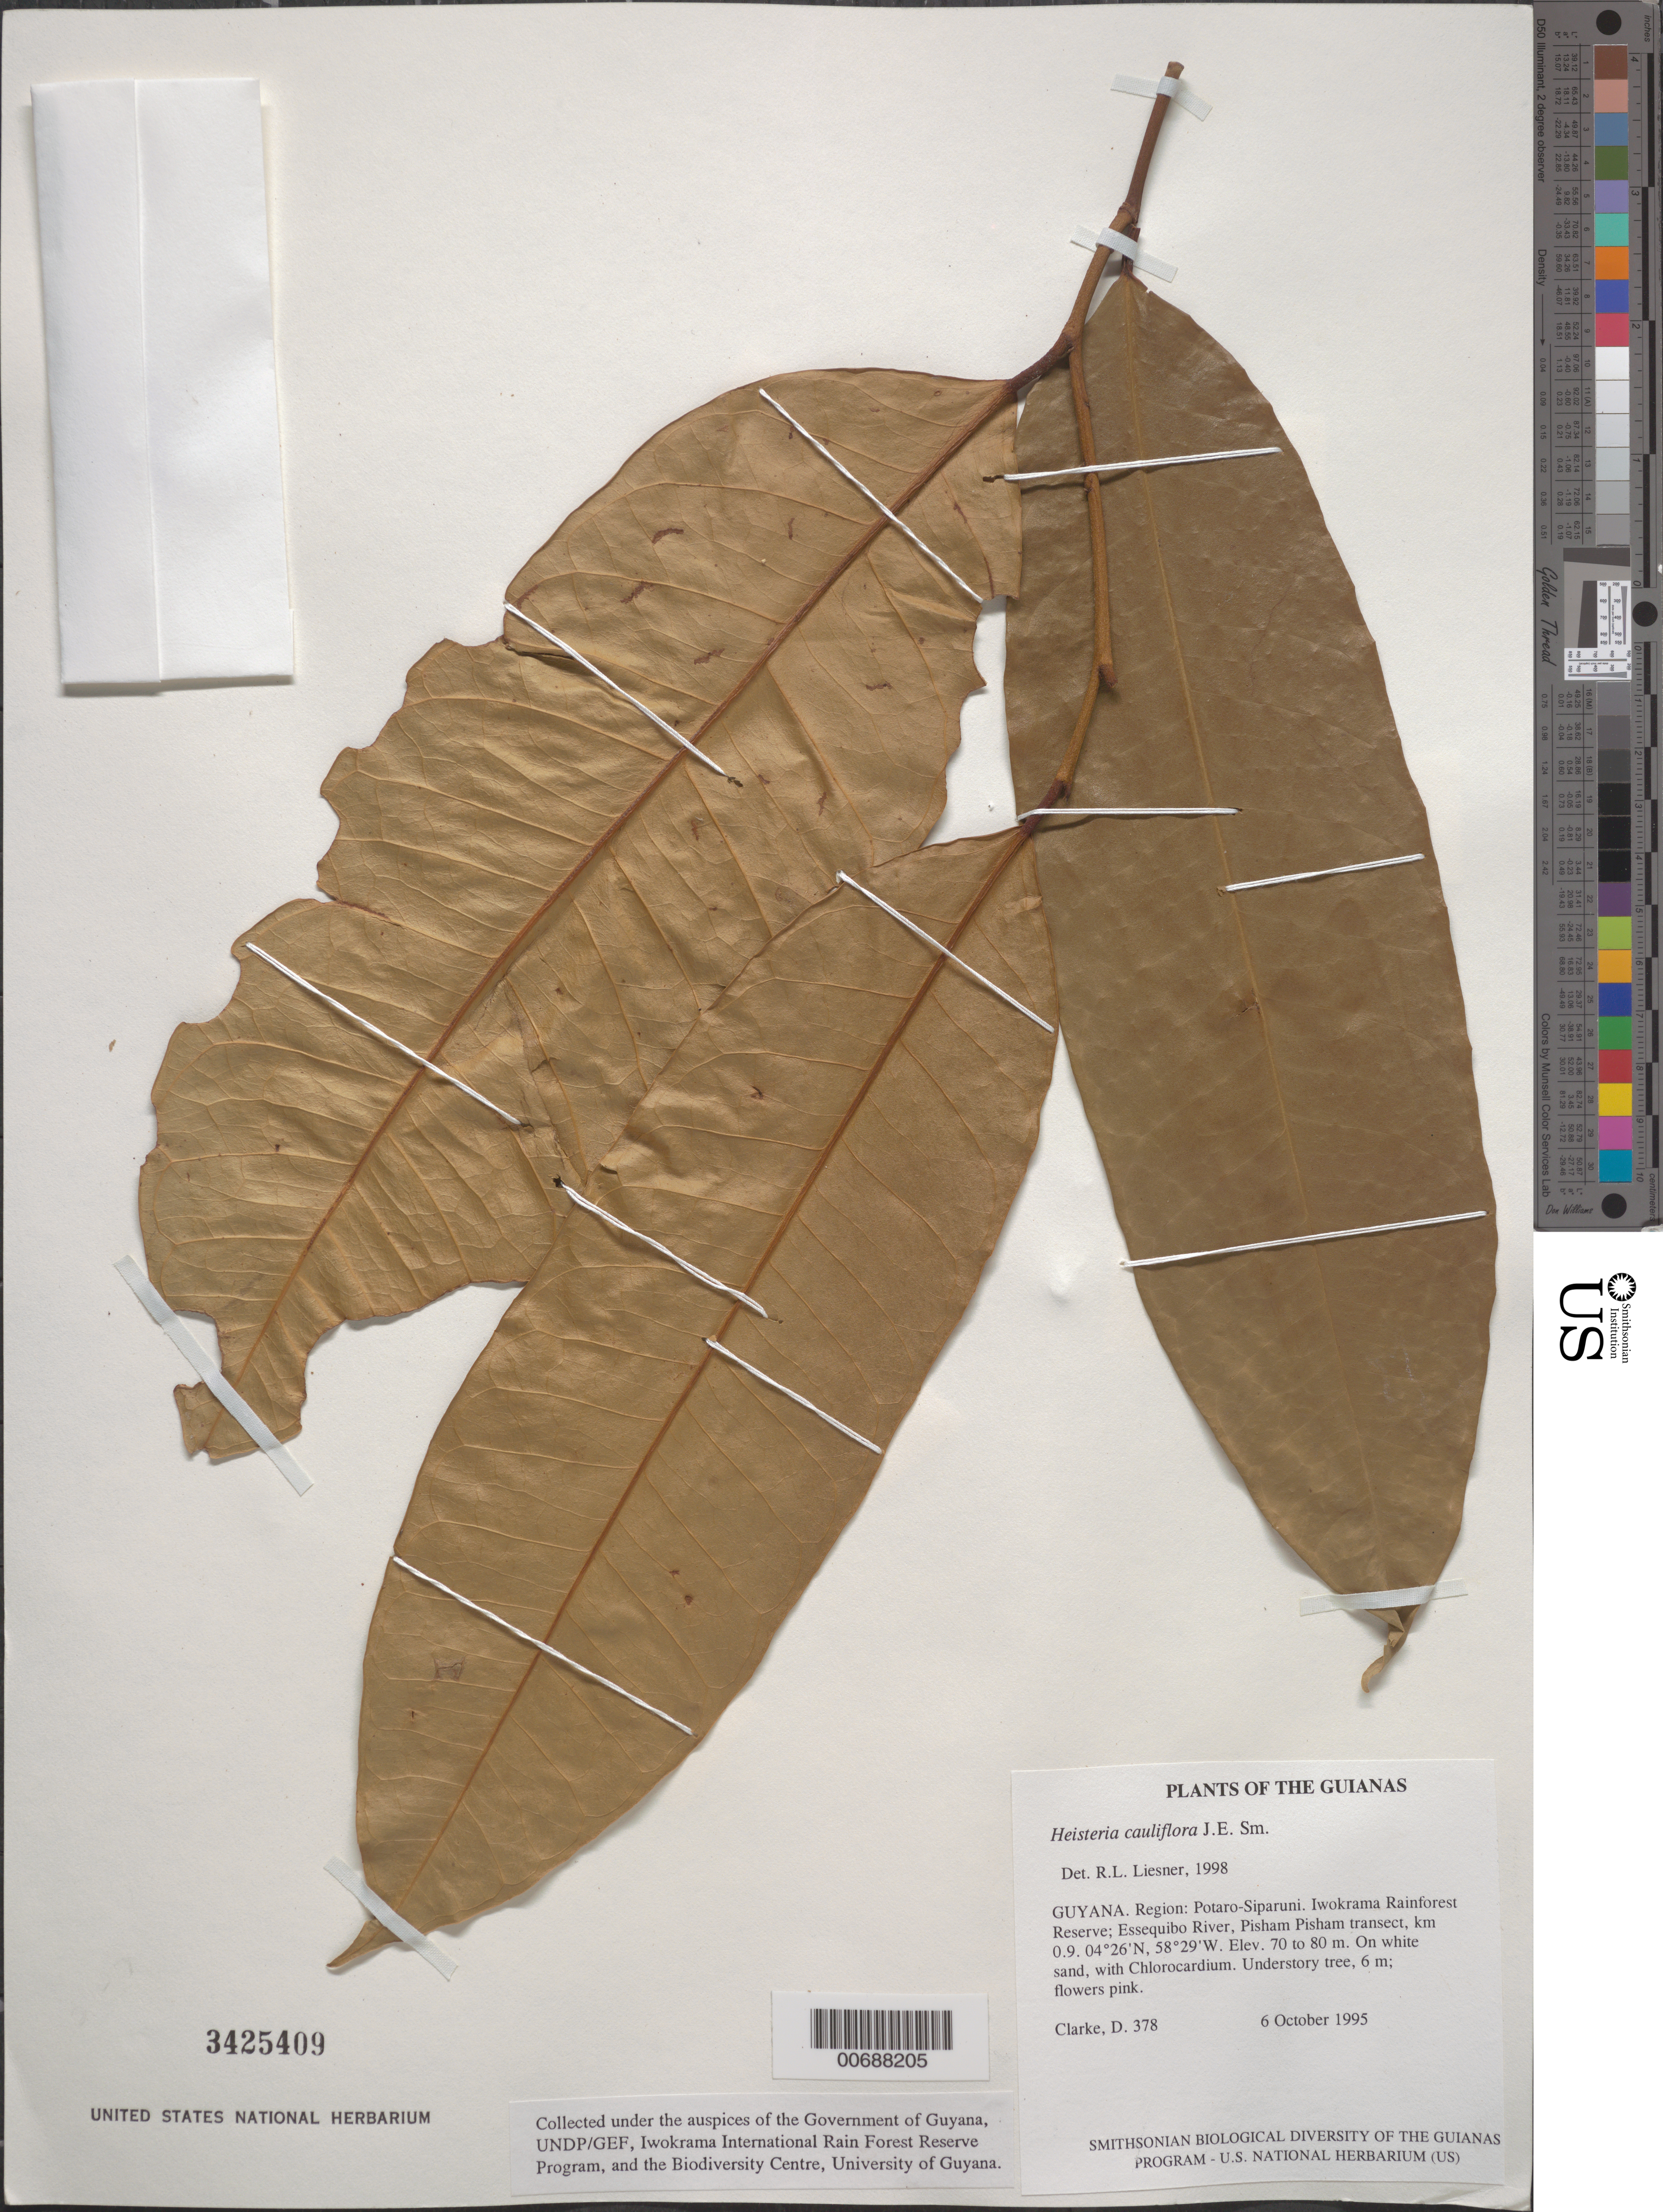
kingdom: Plantae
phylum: Tracheophyta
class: Magnoliopsida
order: Santalales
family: Erythropalaceae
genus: Heisteria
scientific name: Heisteria cauliflora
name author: Sm.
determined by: Liesner, R. L.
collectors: H. D. Clarke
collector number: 378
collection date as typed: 6 October 1995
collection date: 1995-10-06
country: Guyana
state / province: Potaro-Siparuni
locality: Iwokrama Rainforest Reserve; Essequibo River, Pisham Pisham transect, km 0.9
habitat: On white sand, with Chlorocardium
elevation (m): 70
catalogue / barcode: US 3425409